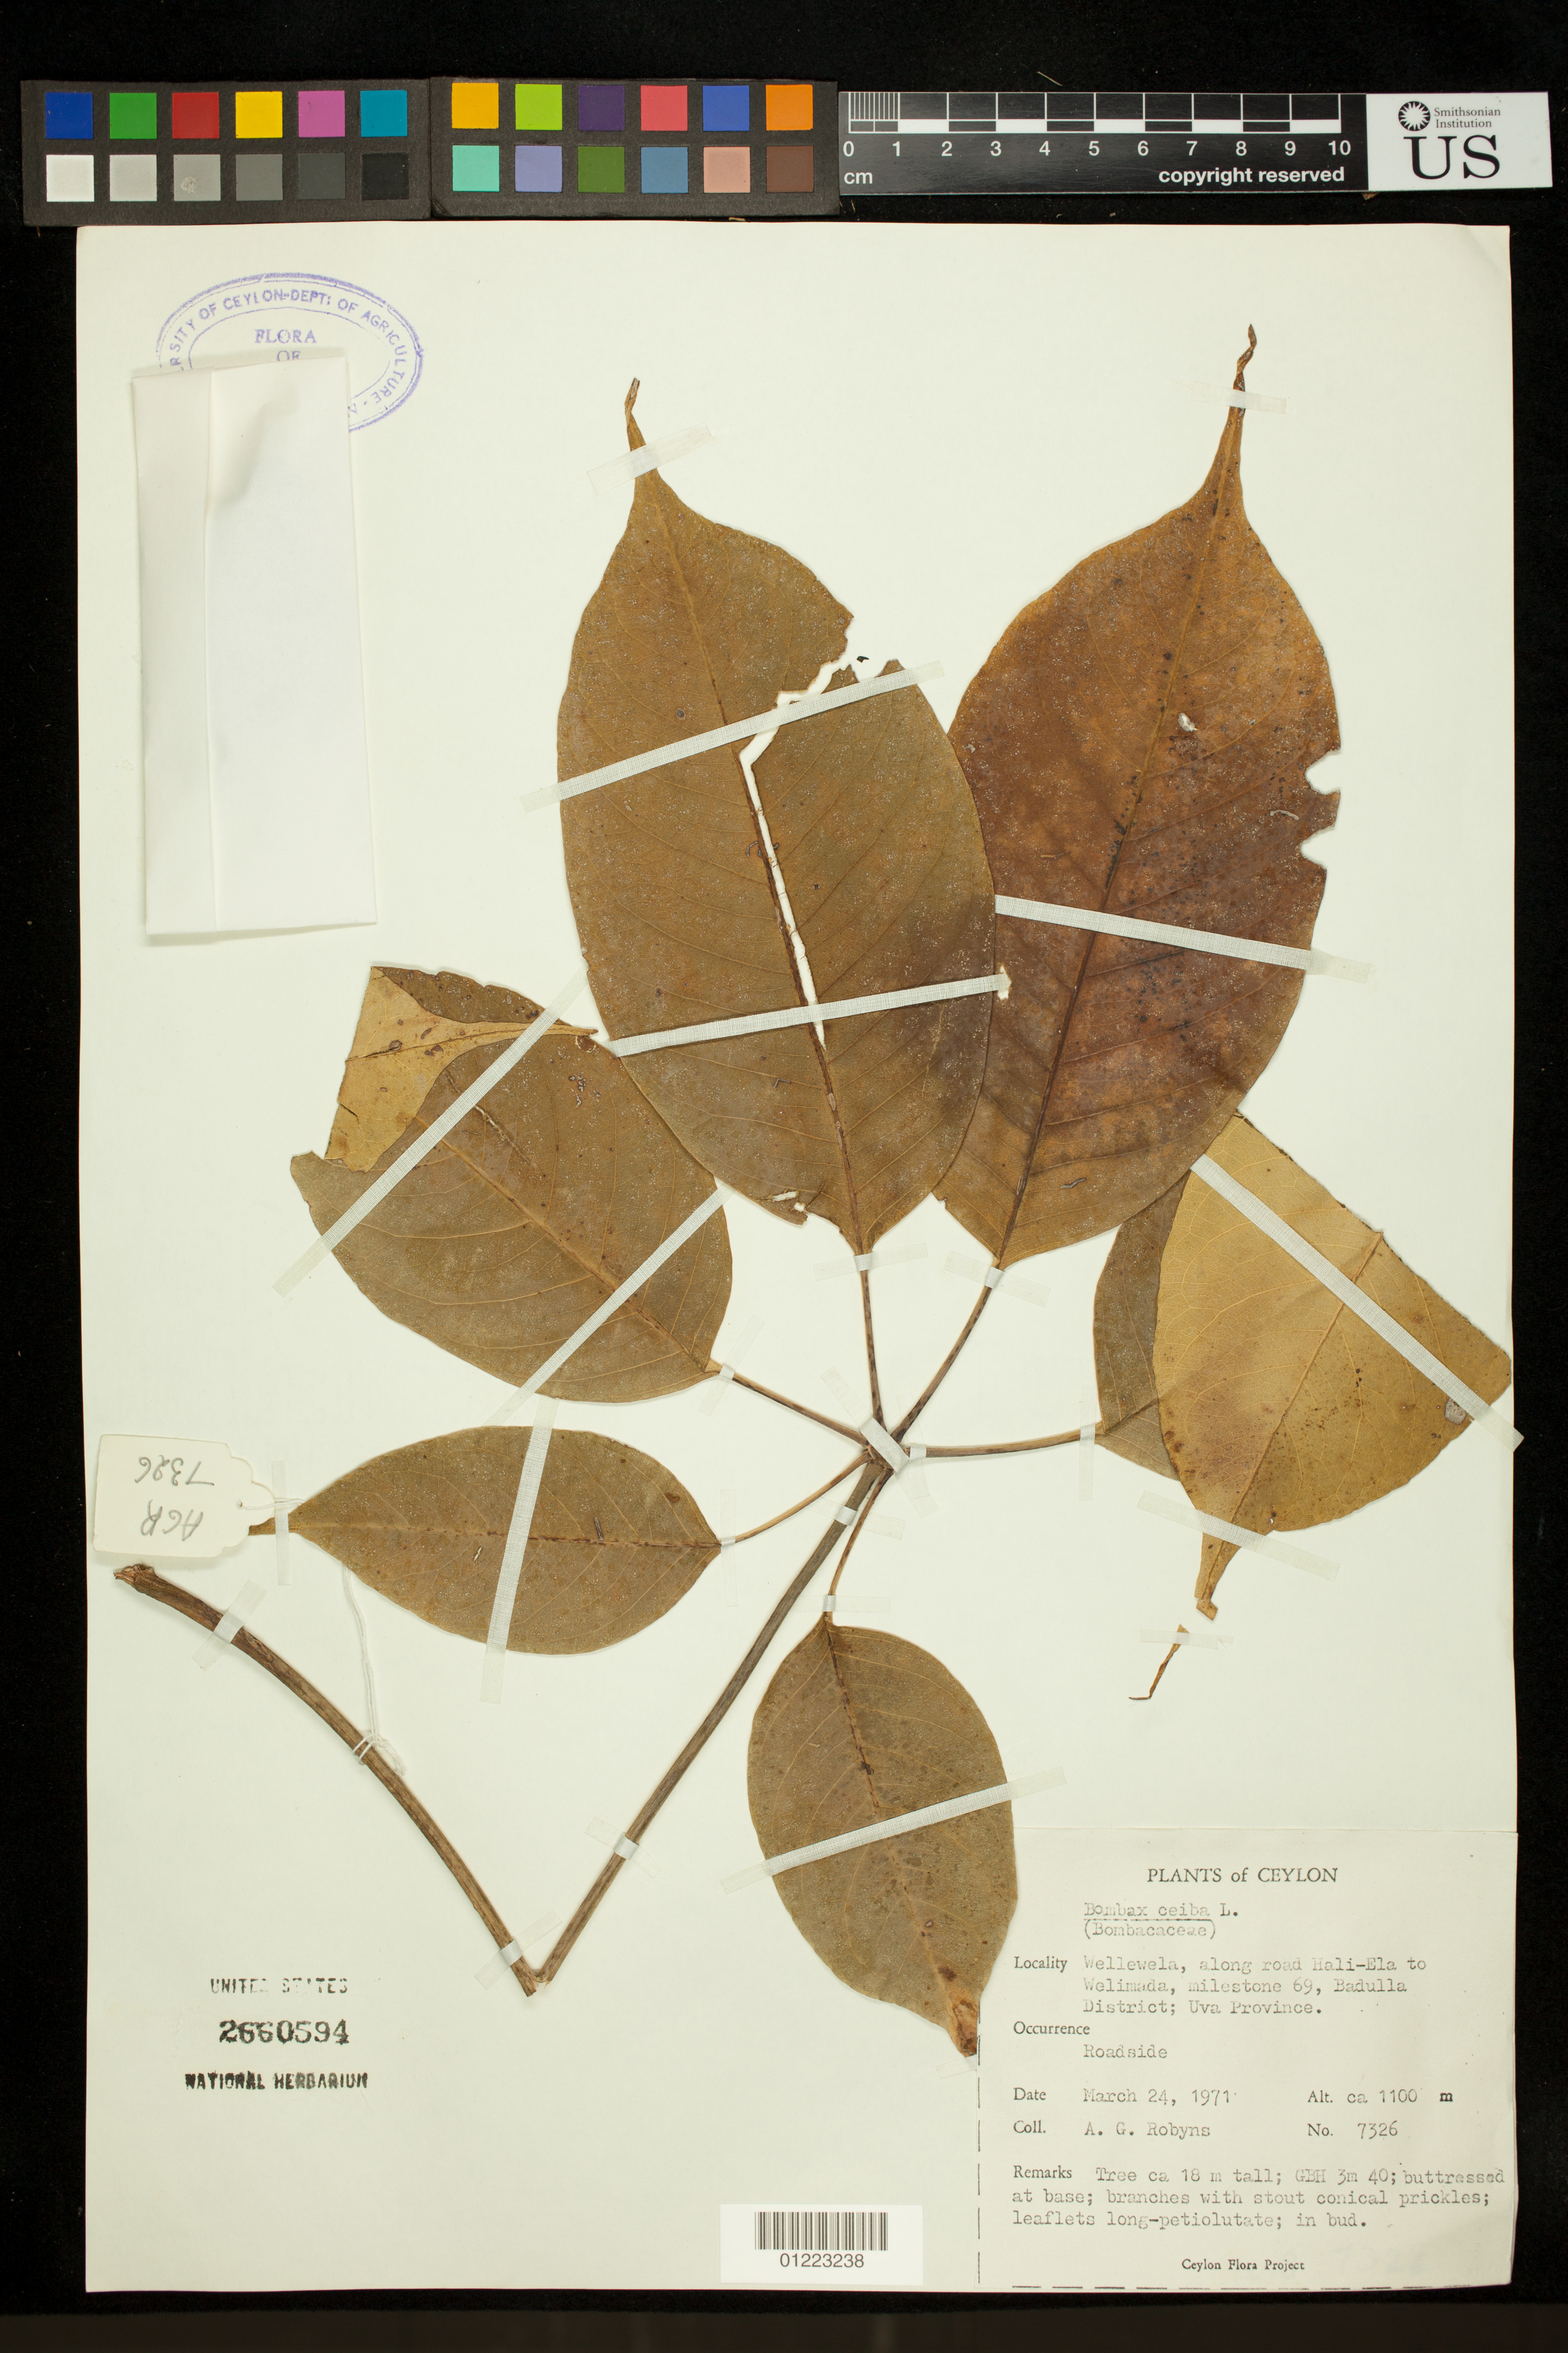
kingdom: Plantae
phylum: Tracheophyta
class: Magnoliopsida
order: Malvales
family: Malvaceae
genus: Bombax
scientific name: Bombax ceiba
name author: L.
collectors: A. G. Robyns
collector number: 7326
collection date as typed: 3/24/1971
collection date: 1971-03-24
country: Sri Lanka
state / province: Uva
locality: Wellawela, along road to Hali-Ela to Welimada, milestone 69, Badulla District; Uva Province.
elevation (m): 1100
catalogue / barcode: US 2660594